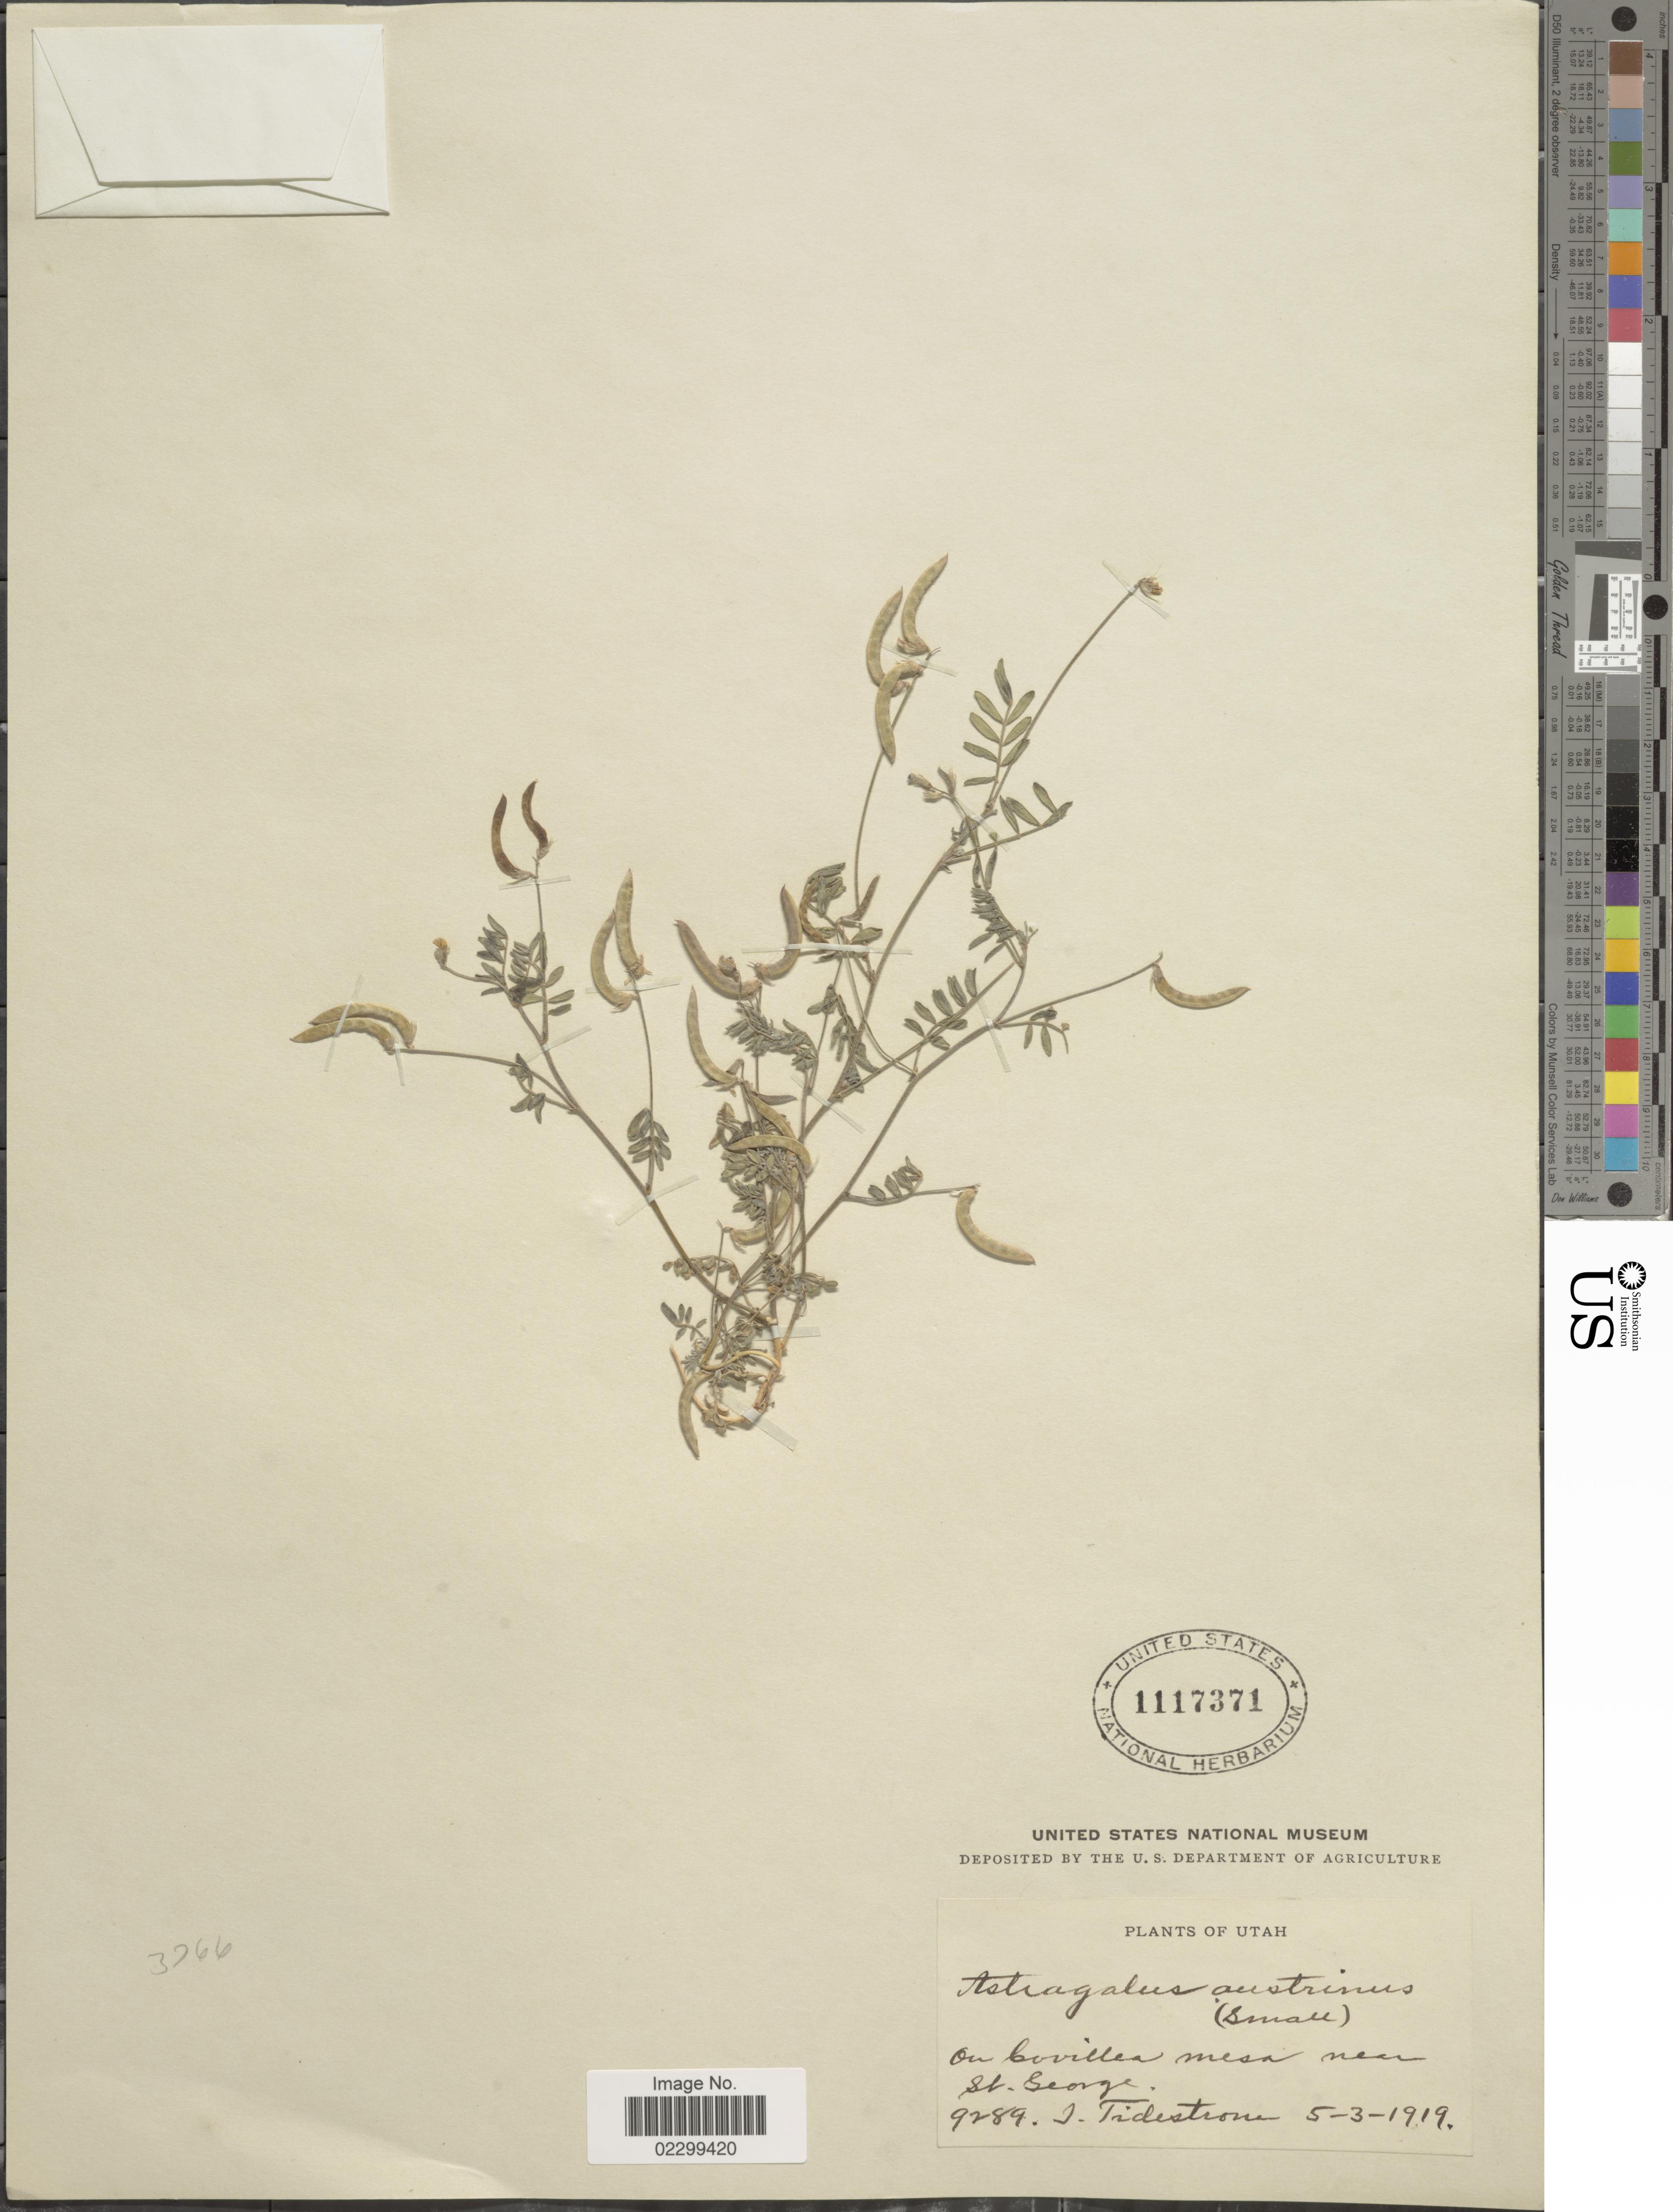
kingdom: Plantae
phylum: Tracheophyta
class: Magnoliopsida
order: Fabales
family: Fabaceae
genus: Astragalus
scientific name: Astragalus nuttallianus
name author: DC.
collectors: J. Tidestrom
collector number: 9289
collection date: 1919-05-03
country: United States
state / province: Utah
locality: On Covillea mesa near St. George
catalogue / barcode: US 1117371